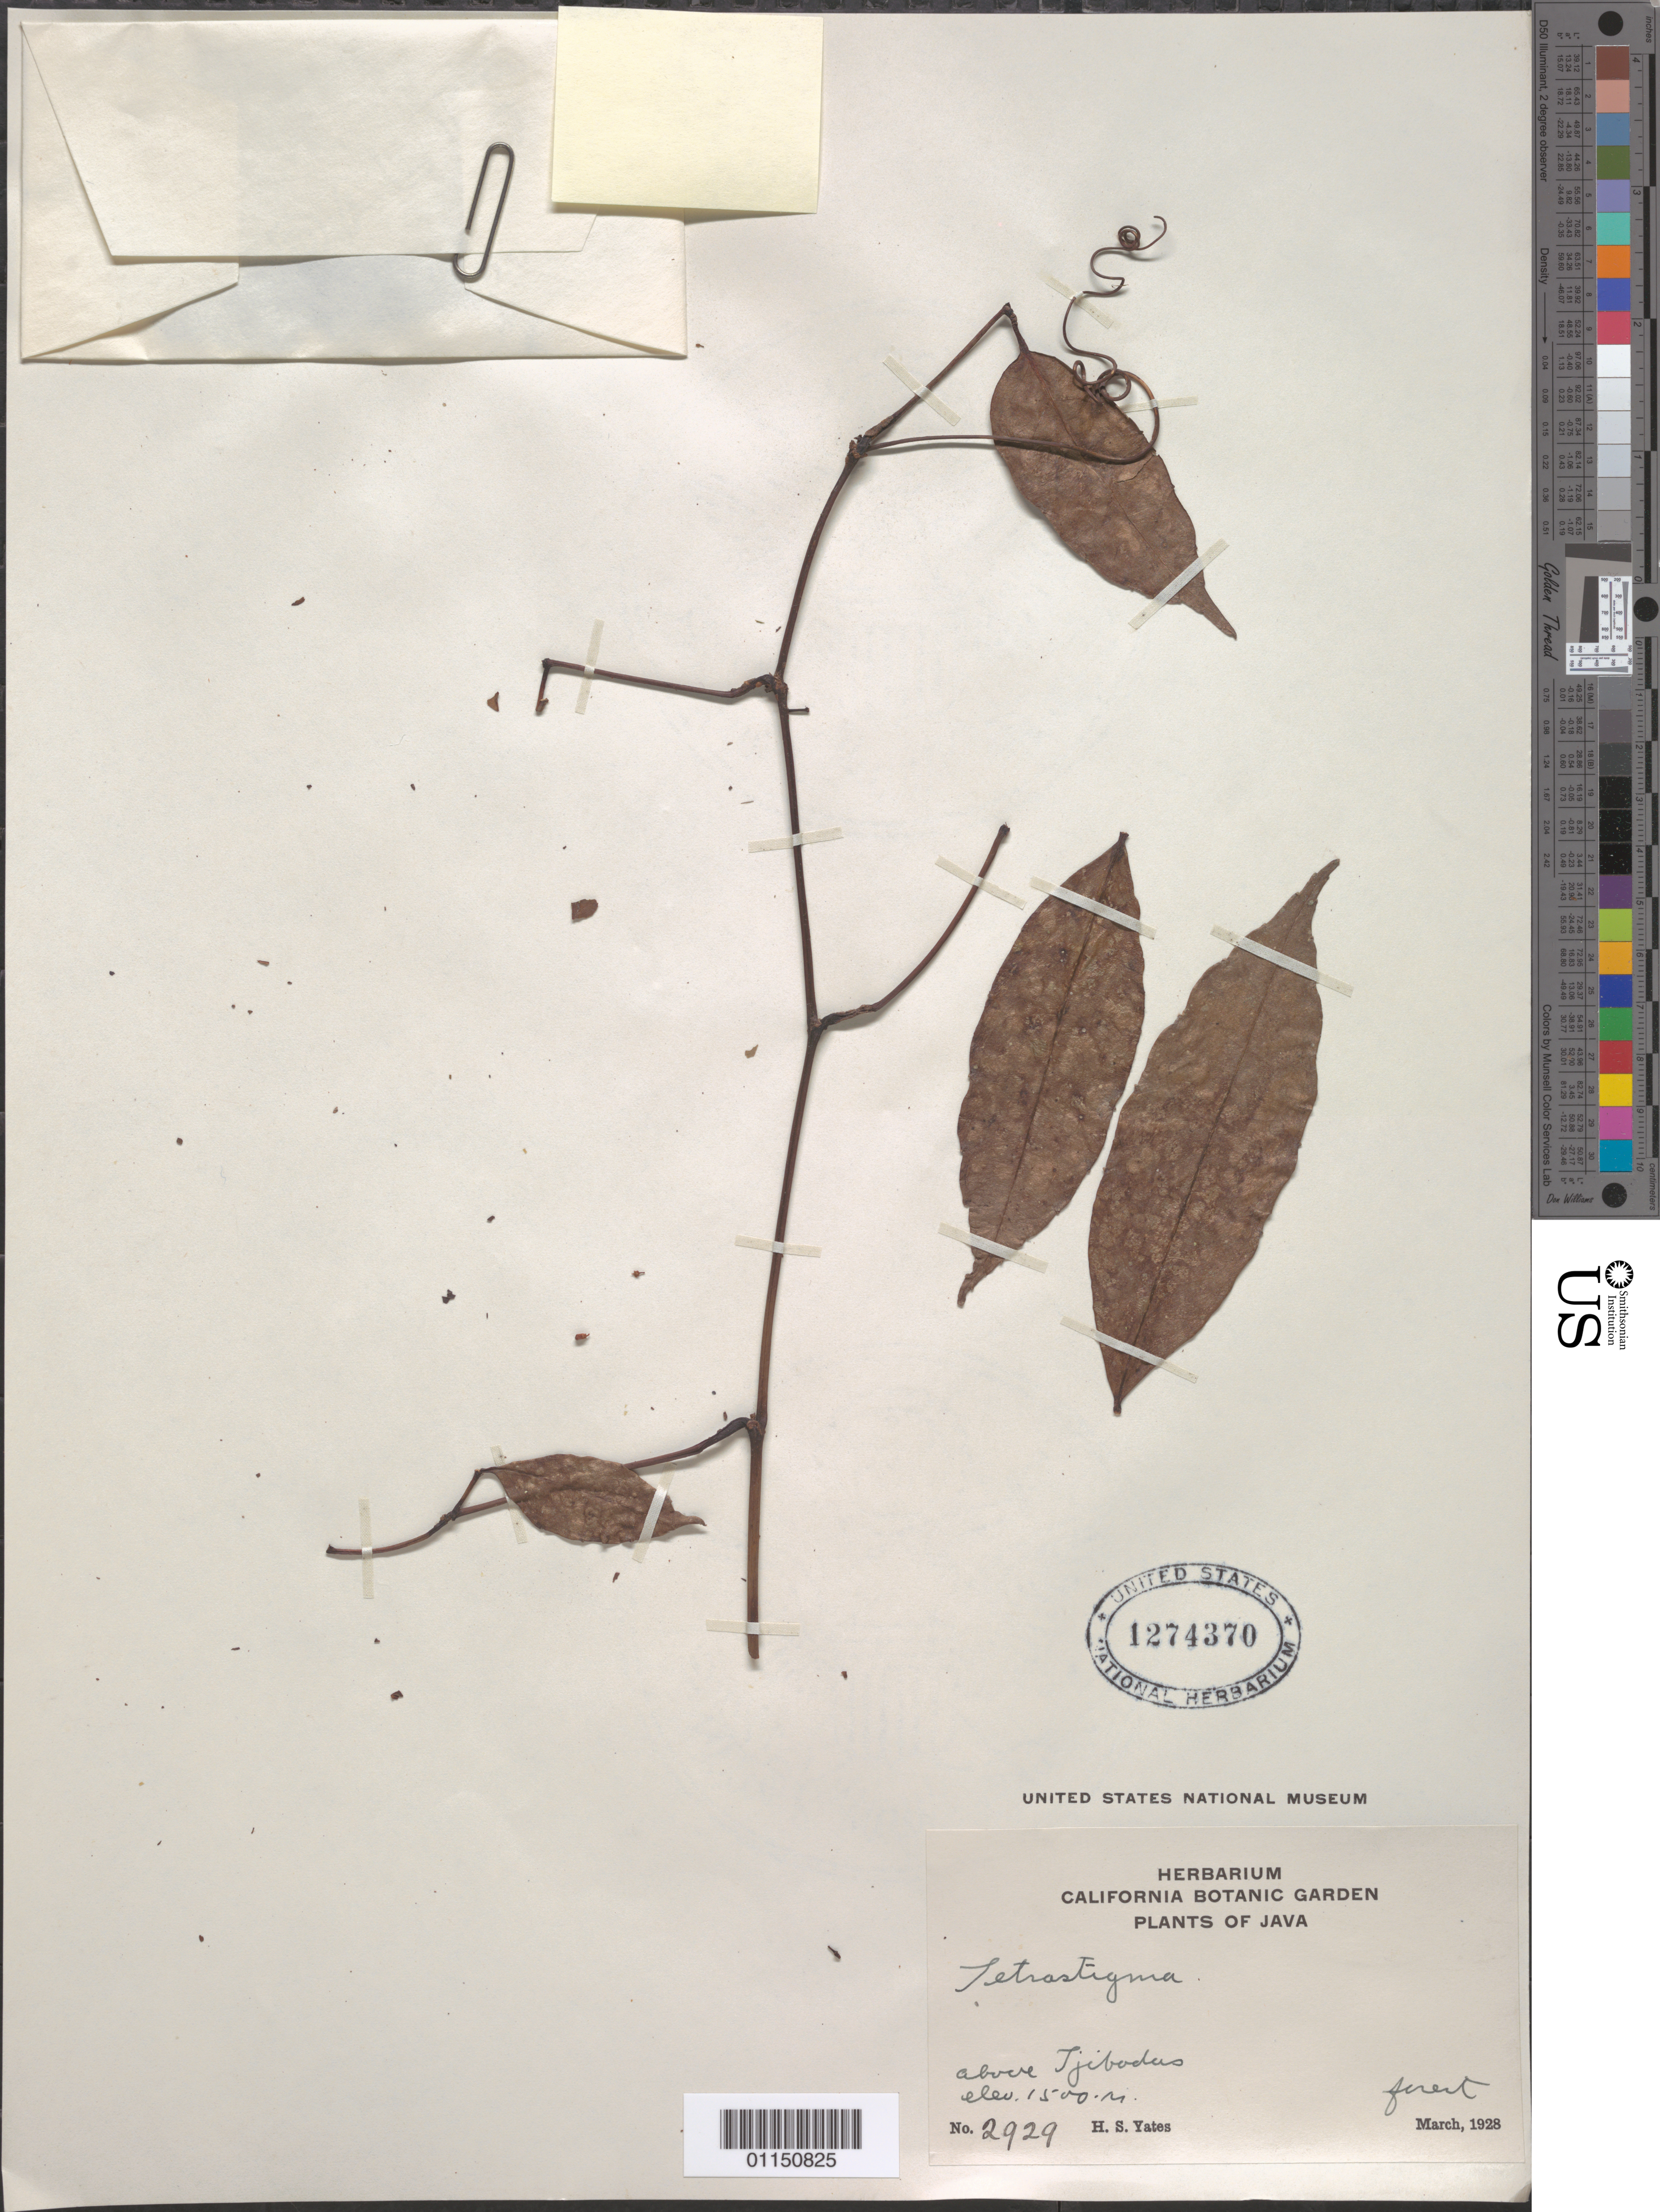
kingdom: Plantae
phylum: Tracheophyta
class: Magnoliopsida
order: Vitales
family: Vitaceae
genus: Tetrastigma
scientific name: Tetrastigma sp.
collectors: H. S. Yates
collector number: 2929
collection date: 1928-03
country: Indonesia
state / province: Java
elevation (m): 1500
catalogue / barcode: US 1274370